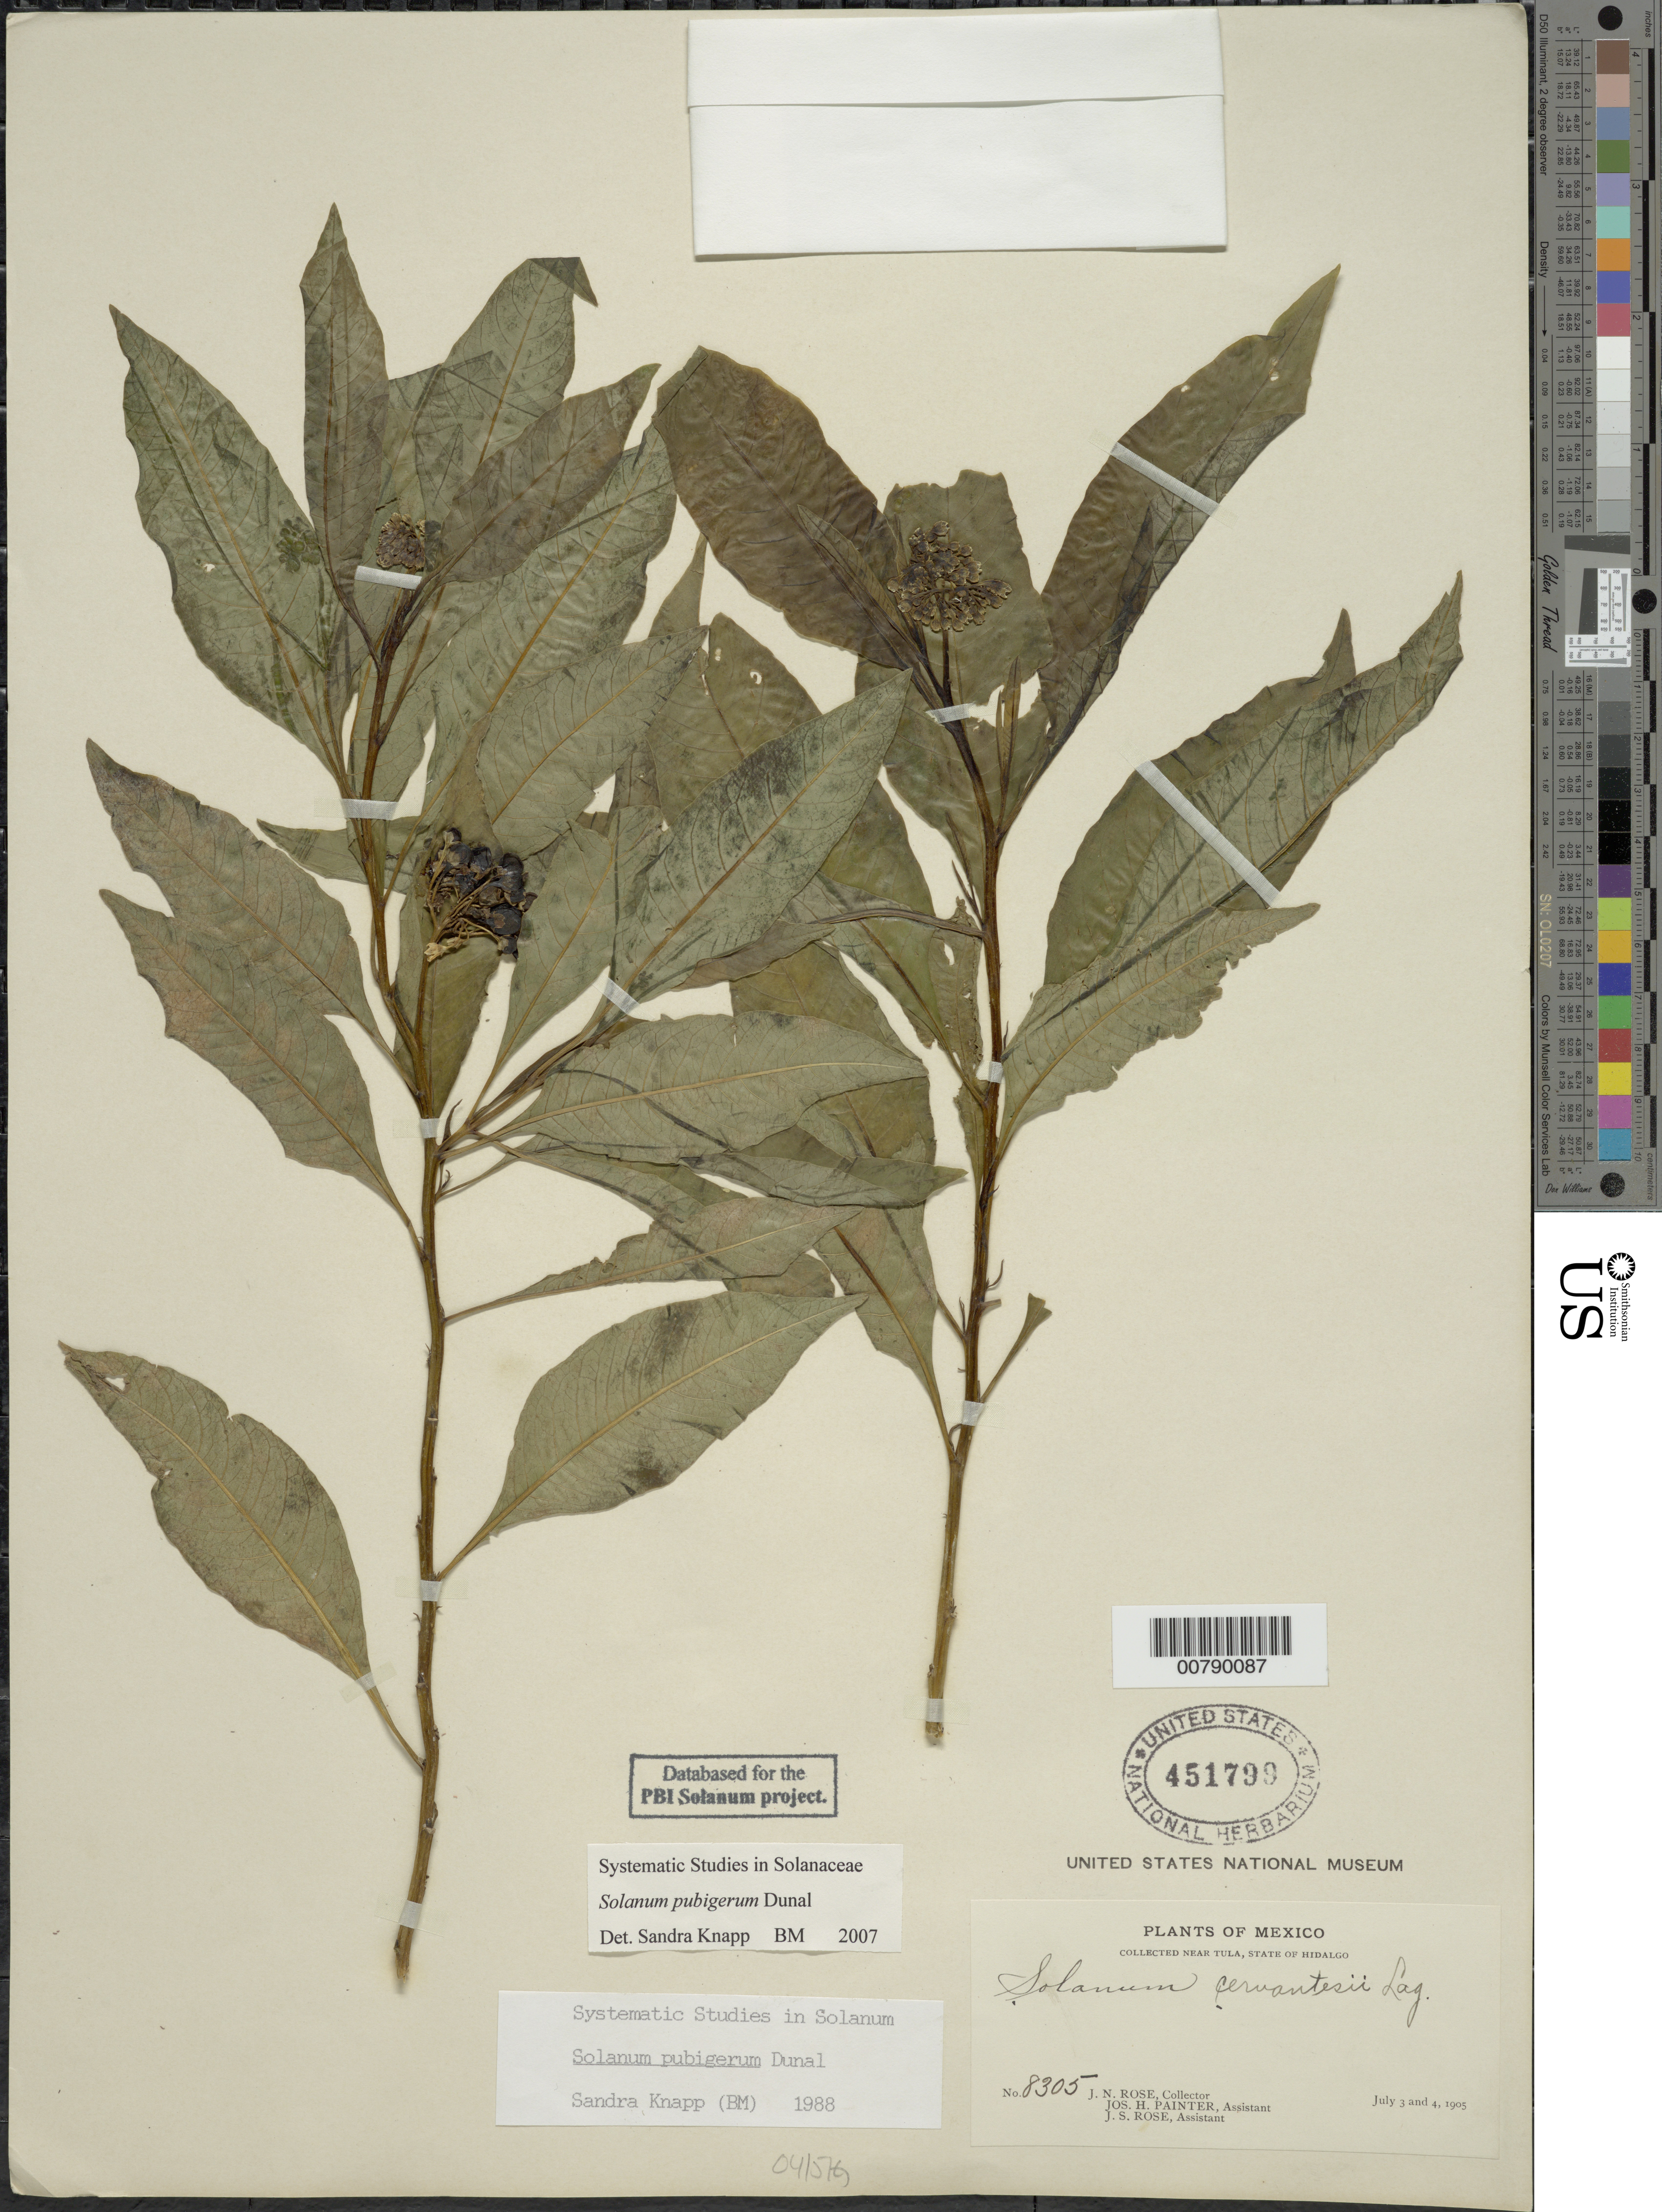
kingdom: Plantae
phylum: Tracheophyta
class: Magnoliopsida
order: Solanales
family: Solanaceae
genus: Solanum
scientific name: Solanum pubigerum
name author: Dunal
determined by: Knapp, S. D.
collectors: J. N. Rose, J. H. Painter & J. S. Rose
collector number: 8305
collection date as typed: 3 Jul 1905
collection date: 1905-07-03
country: Mexico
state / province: Hidalgo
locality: near Tula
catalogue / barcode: US 451799